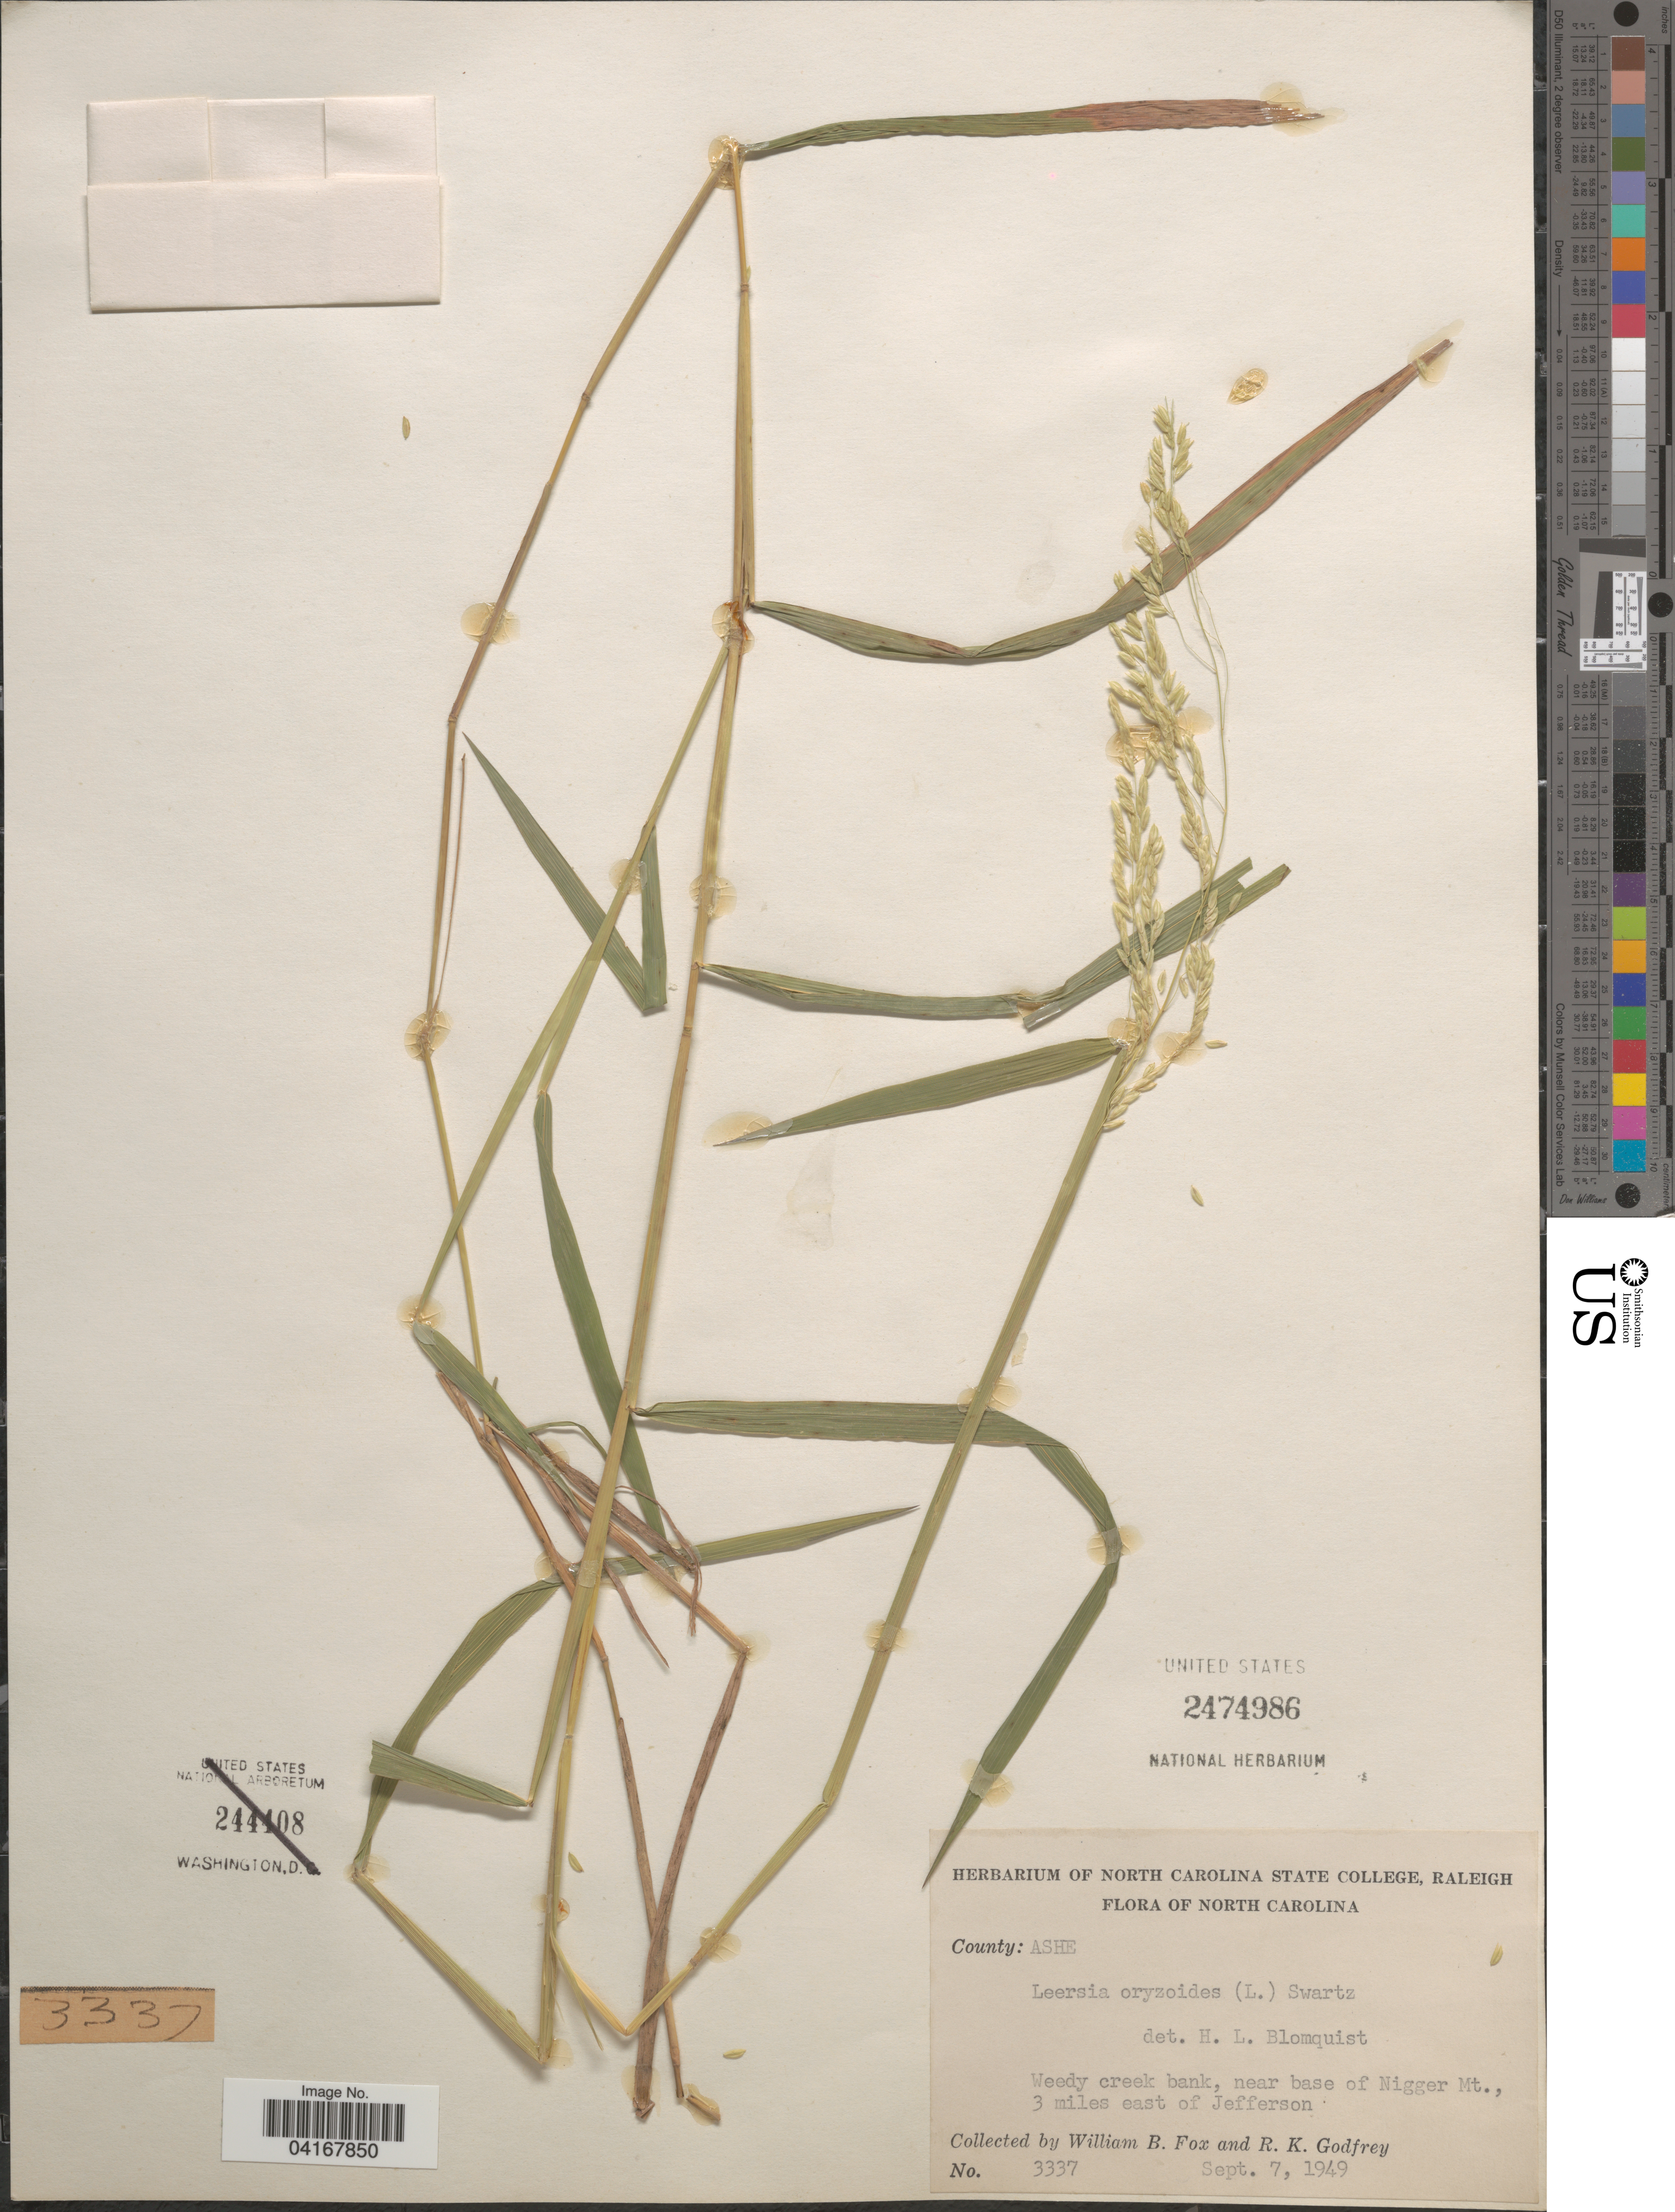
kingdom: Plantae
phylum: Tracheophyta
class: Liliopsida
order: Poales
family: Poaceae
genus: Leersia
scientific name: Leersia oryzoides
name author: (L.) Sw.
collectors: W. B. Fox & R. K. Godfrey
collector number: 3337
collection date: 1949-09-07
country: United States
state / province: North Carolina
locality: County: Ashe. Near base of Nigger Mt., 3 miles east of Jefferson.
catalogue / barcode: US 2474986